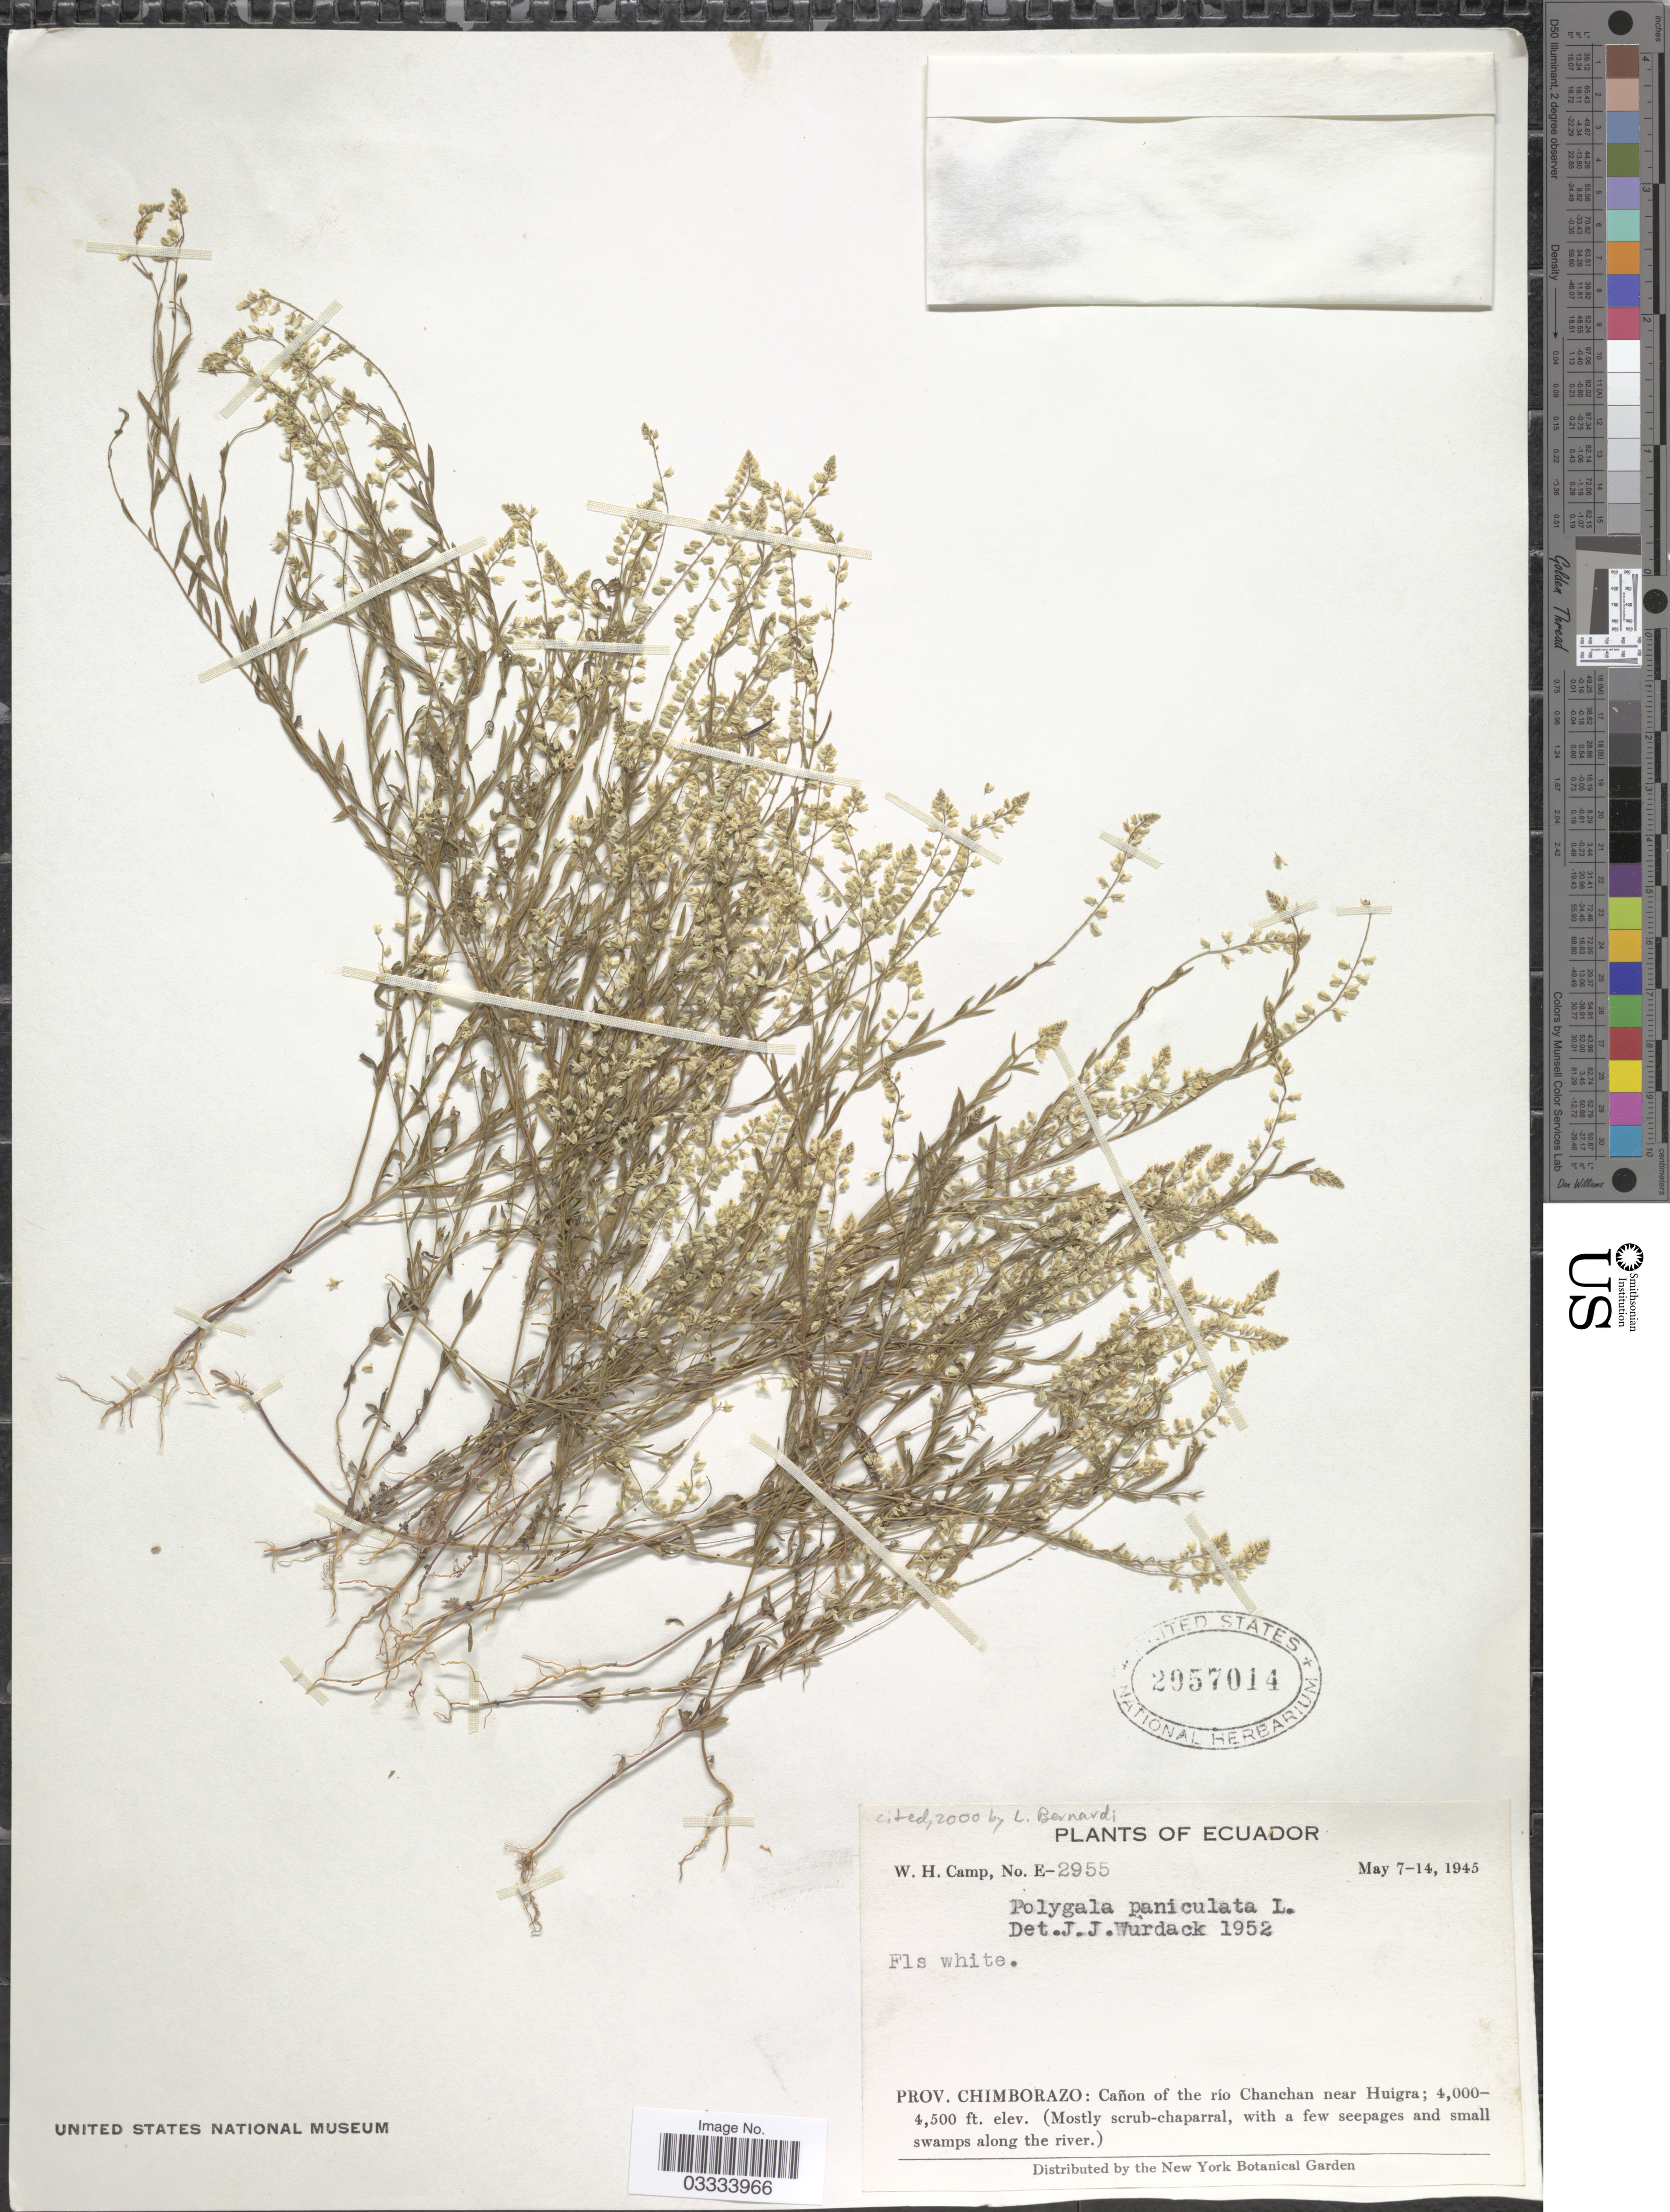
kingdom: Plantae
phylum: Tracheophyta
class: Magnoliopsida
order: Fabales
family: Polygalaceae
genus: Polygala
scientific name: Polygala paniculata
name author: L.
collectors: W. H. Camp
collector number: E-2955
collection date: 1945-05-07/1945-05-14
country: Ecuador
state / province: Chimborazo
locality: Cañon of the río Chanchan near Huigra.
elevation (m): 1219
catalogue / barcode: US 2957014